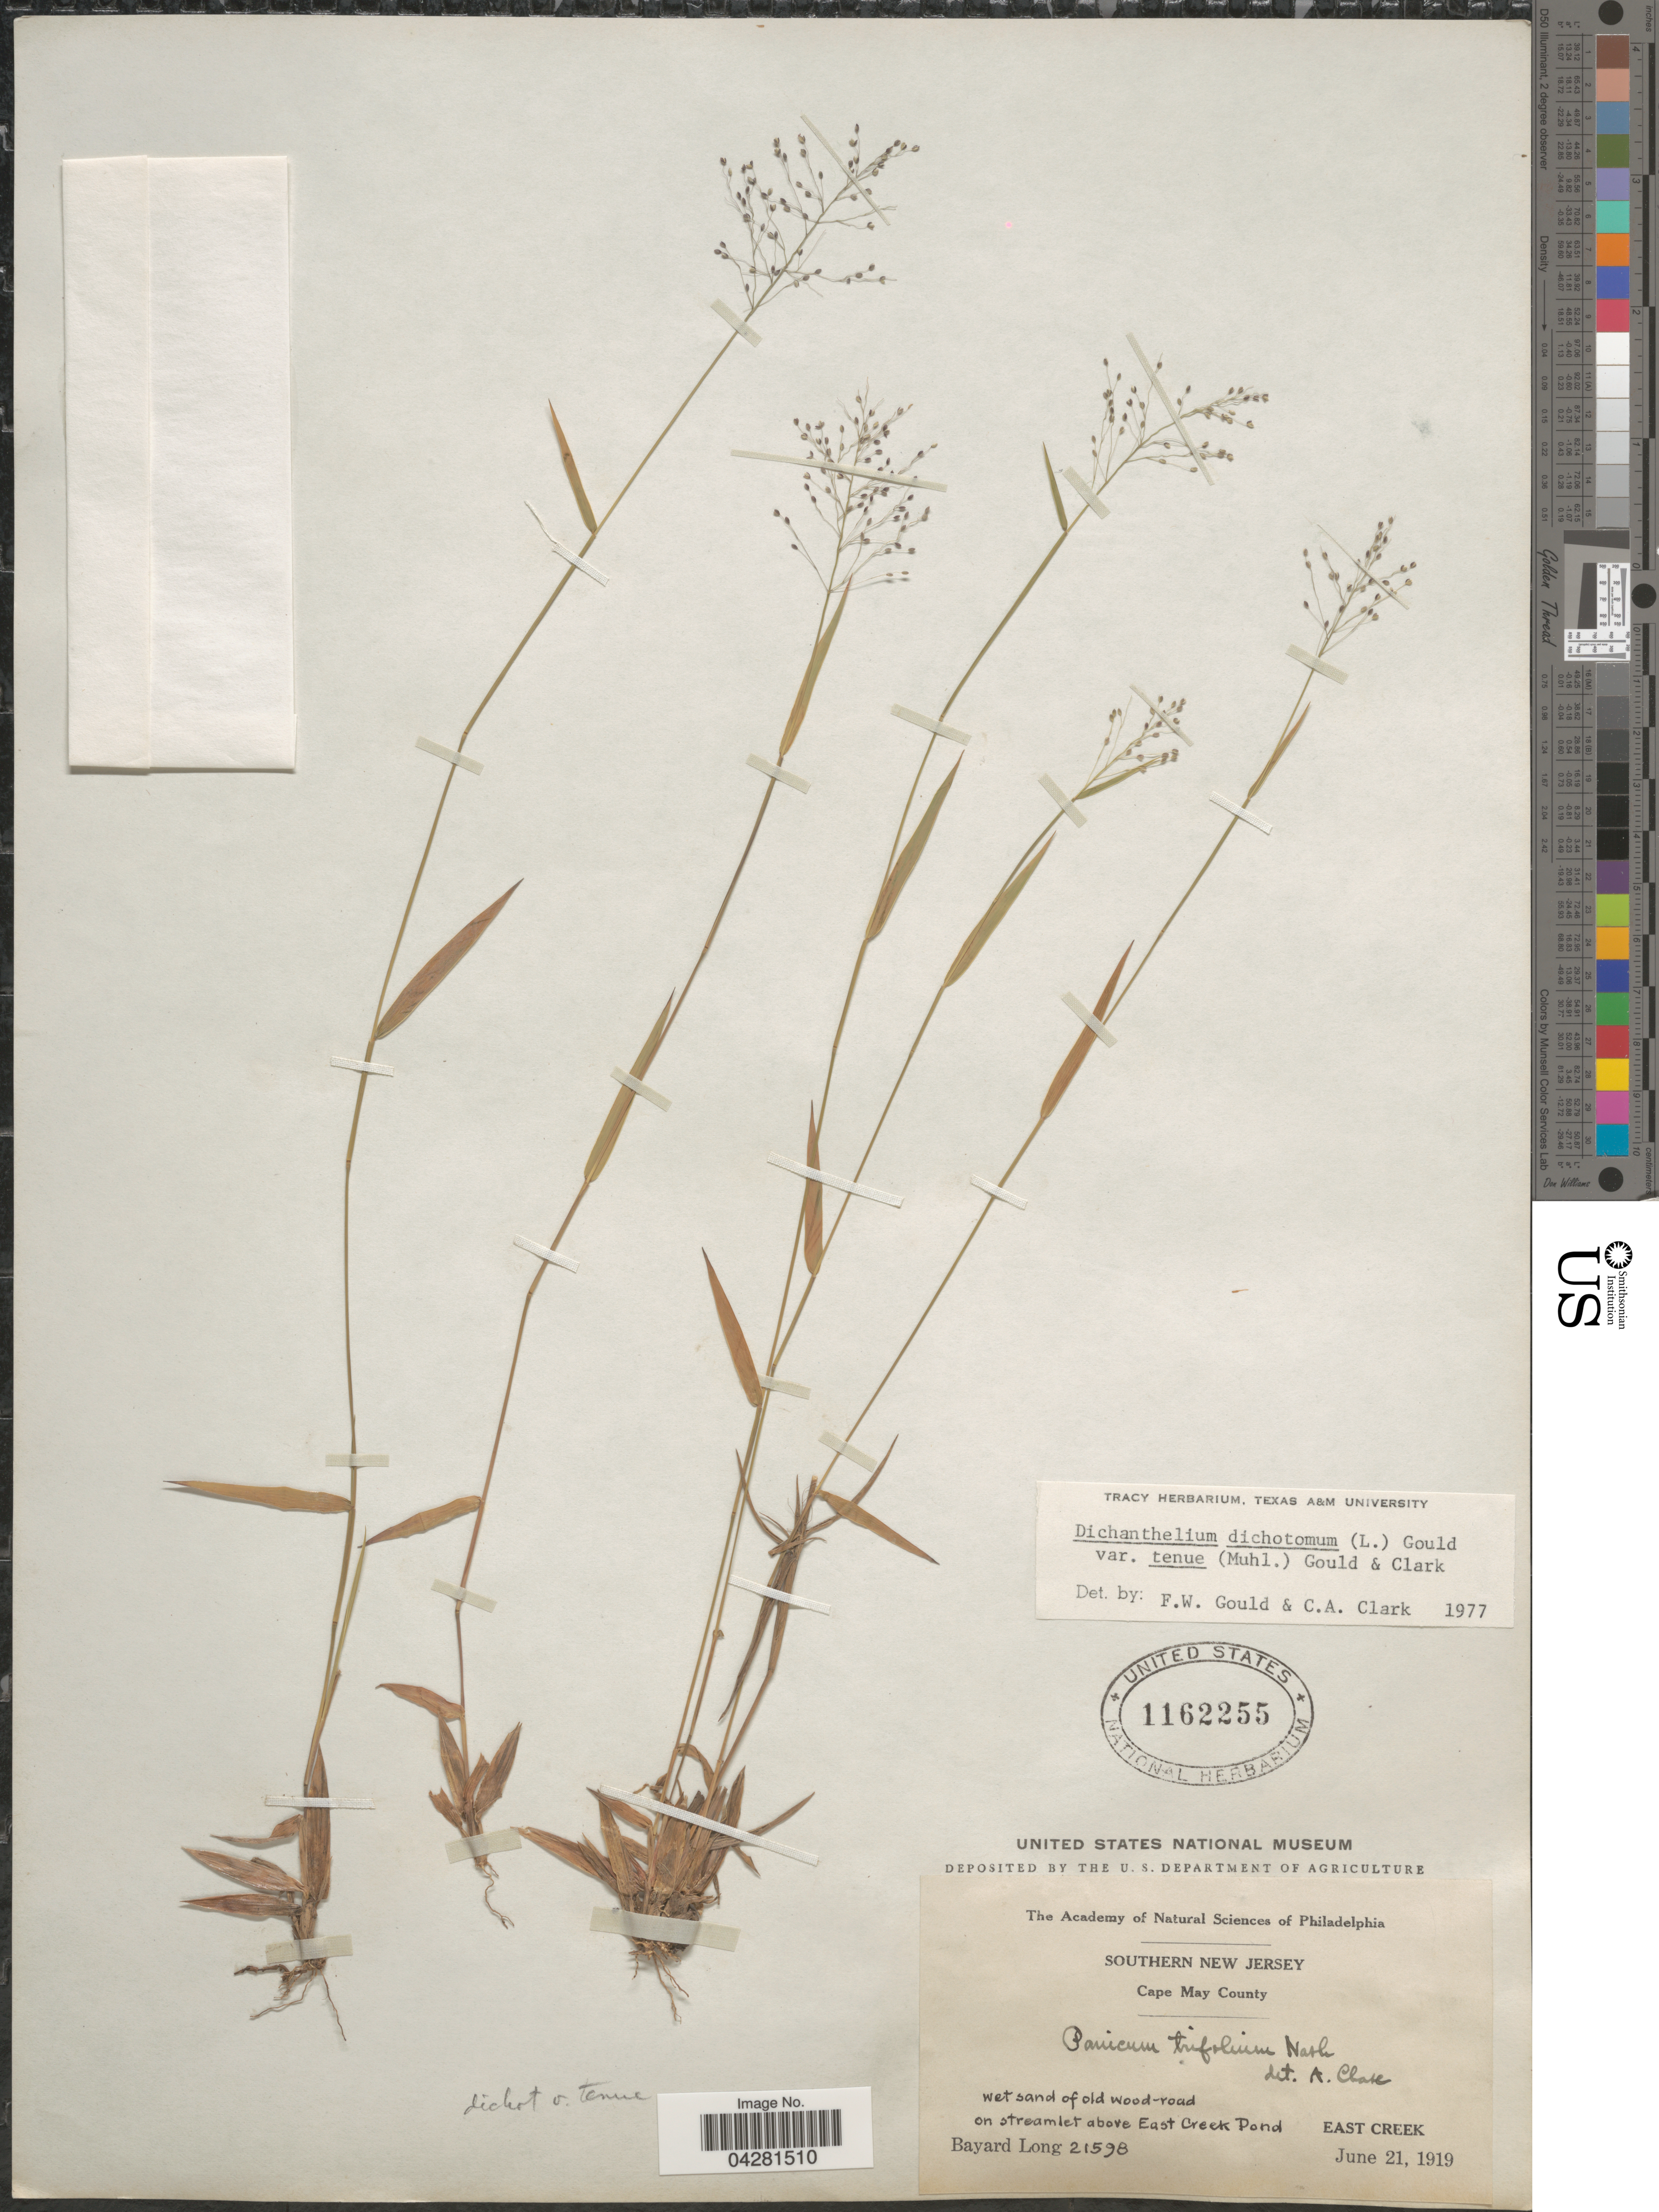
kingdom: Plantae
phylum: Tracheophyta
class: Liliopsida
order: Poales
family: Poaceae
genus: Dichanthelium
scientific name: Dichanthelium dichotomum var. unciphyllum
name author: (Trin.) Davidse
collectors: B. Long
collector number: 21598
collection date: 1919-06-21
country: United States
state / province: New Jersey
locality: Southern New Jersey. Cape May County. Wet sand of old wood-road on streamlet above East Creek Pond. East Creek.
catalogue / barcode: US 1162255